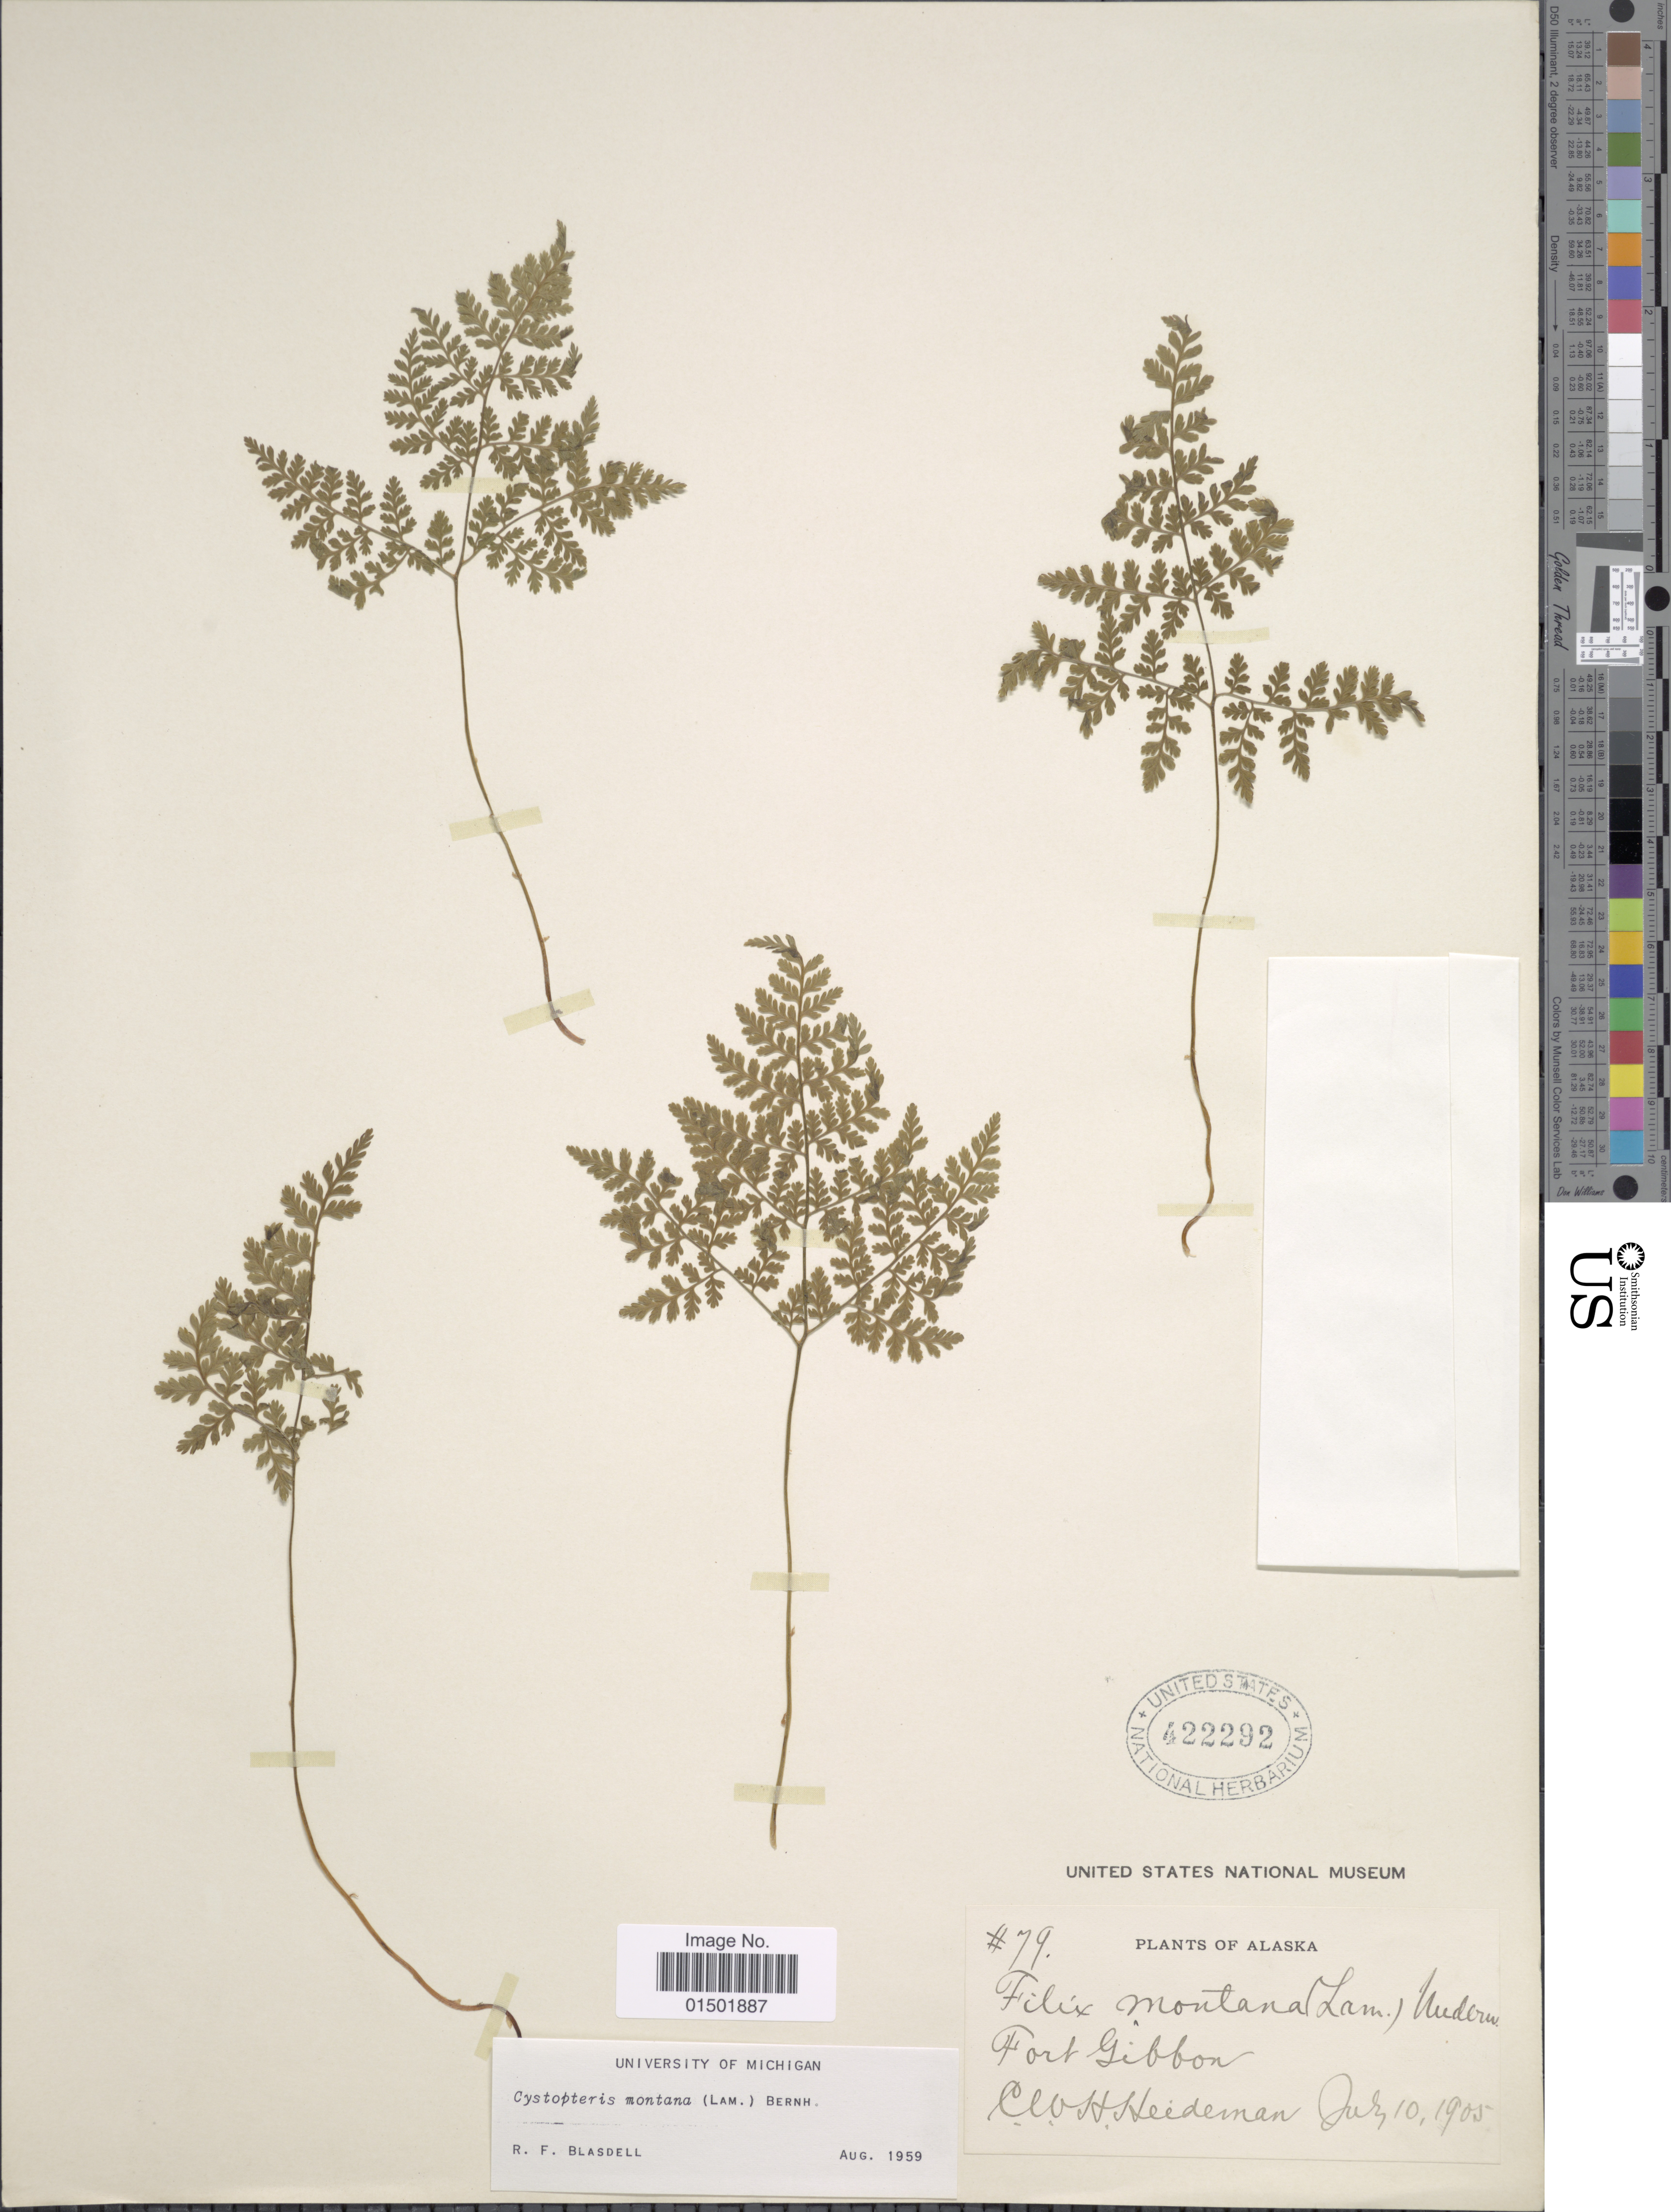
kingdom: Plantae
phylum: Tracheophyta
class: Polypodiopsida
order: Polypodiales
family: Cystopteridaceae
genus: Cystopteris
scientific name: Cystopteris montana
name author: (Lam.) Desv.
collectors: C. Heideman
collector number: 79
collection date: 1905-07-10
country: United States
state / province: Alaska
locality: Fort Gibbon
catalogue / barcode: US 422292